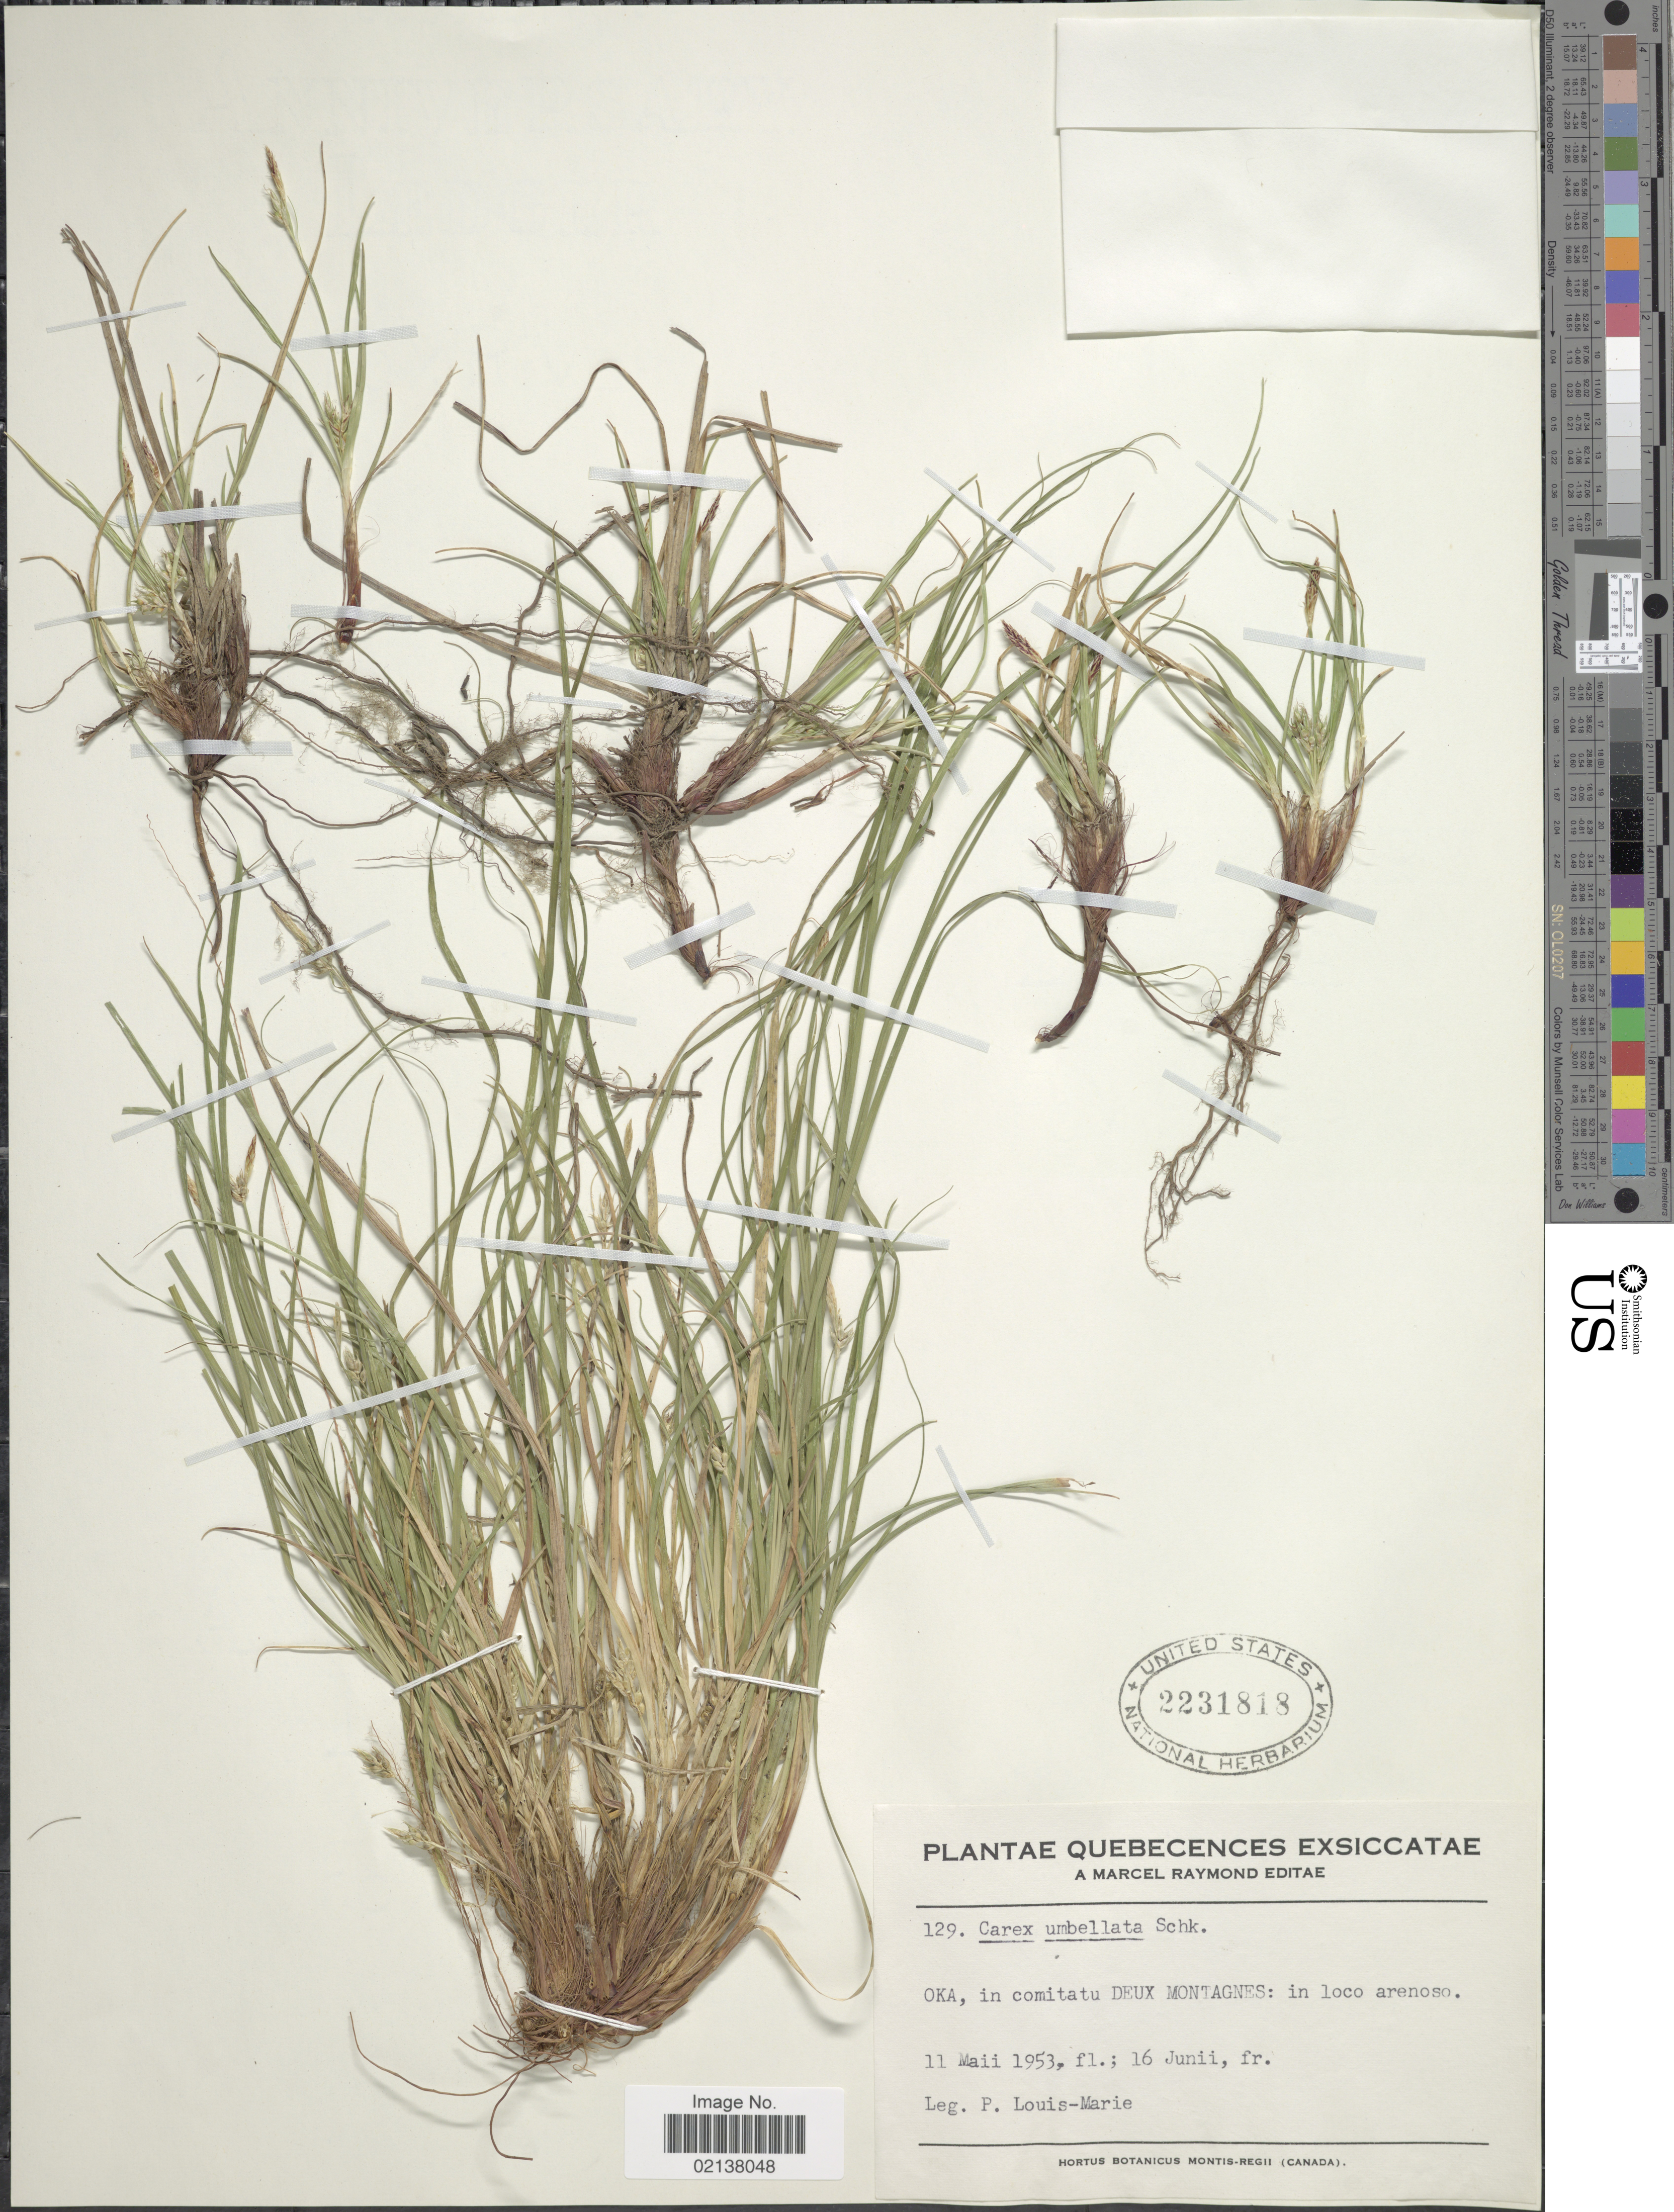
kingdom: Plantae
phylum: Tracheophyta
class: Liliopsida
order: Poales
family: Cyperaceae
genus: Carex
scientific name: Carex umbellata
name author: Schkuhr ex Willd.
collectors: L.-M. LaLonde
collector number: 129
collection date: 1953-05-11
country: Canada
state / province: Quebec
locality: Oka, in comitatu Deux Montagnes: in loco arenoso.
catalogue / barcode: US 2231818